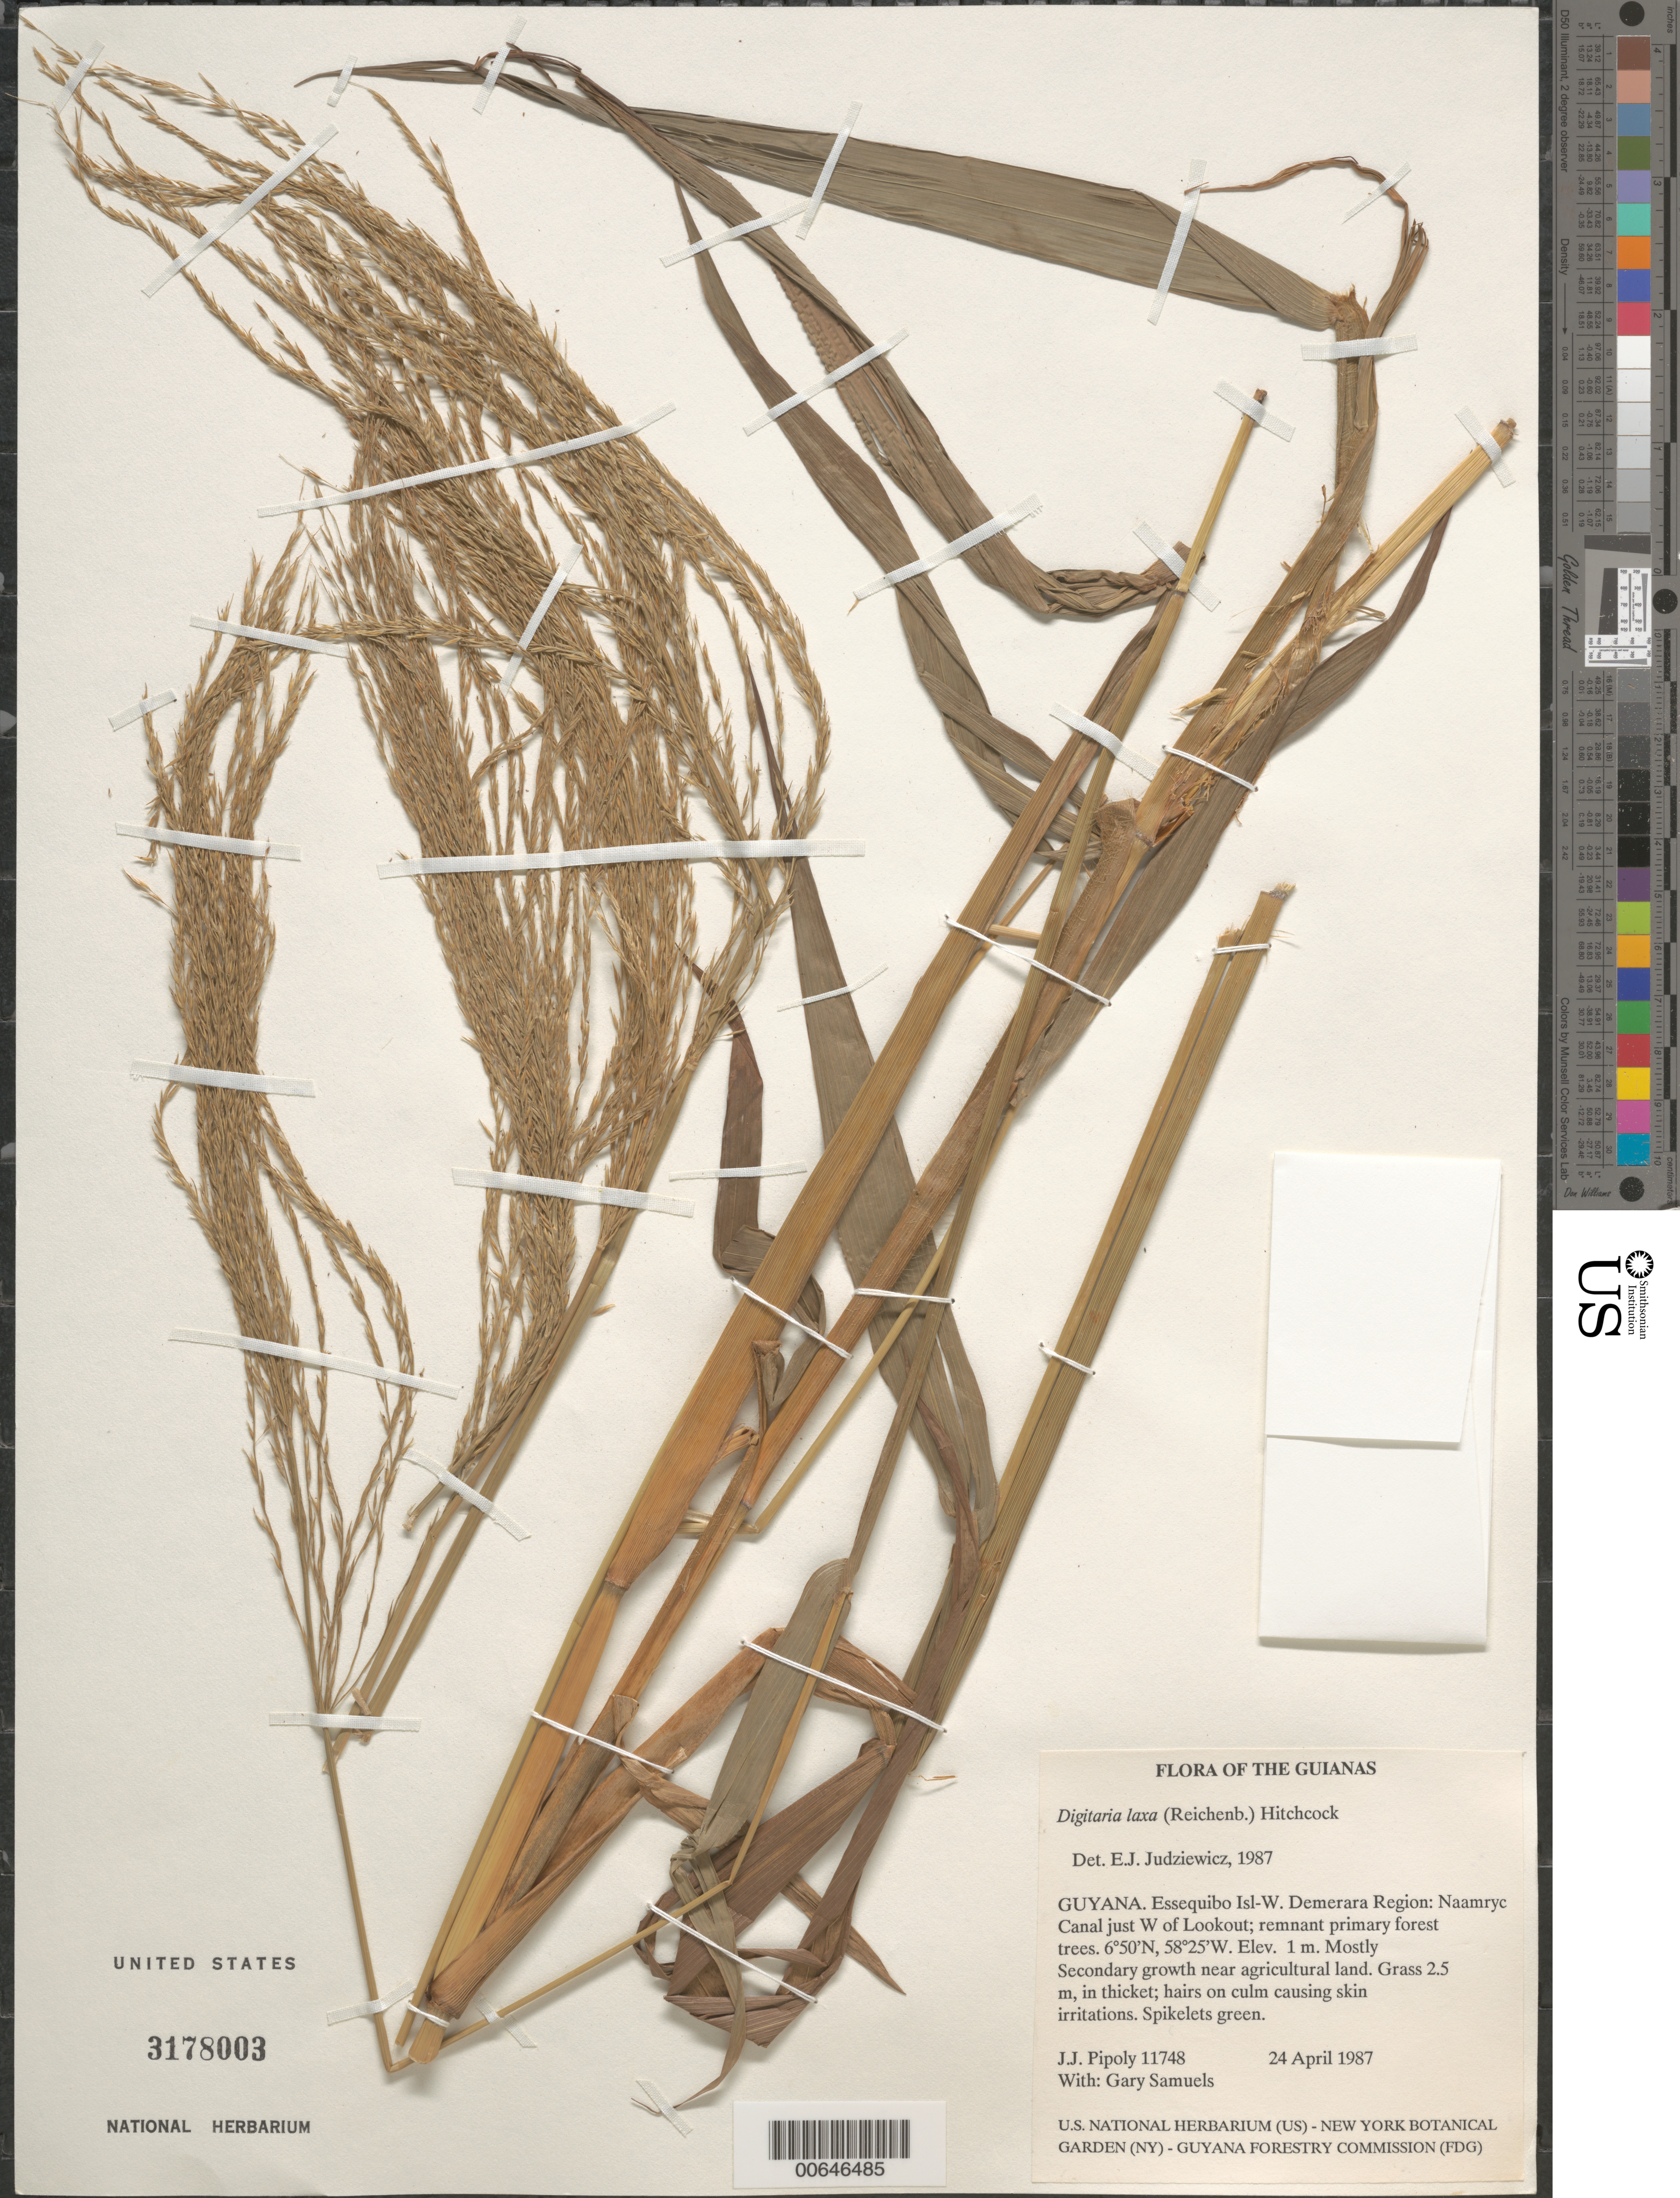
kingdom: Plantae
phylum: Tracheophyta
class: Liliopsida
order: Poales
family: Poaceae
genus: Digitaria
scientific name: Digitaria laxa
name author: (Rchb. ex A. Spreng.) Parodi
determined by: Judziewicz, E. J.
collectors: J. J. Pipoly & G. Bacchus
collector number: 11748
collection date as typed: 24 April 1987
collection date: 1987-04-24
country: Guyana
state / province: Essequibo Isl-W. Demerara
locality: Naamryck Canal just W of Lookout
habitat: Remnant primary forest trees. Mostly secondary growth near agricultural land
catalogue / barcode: US 3178003